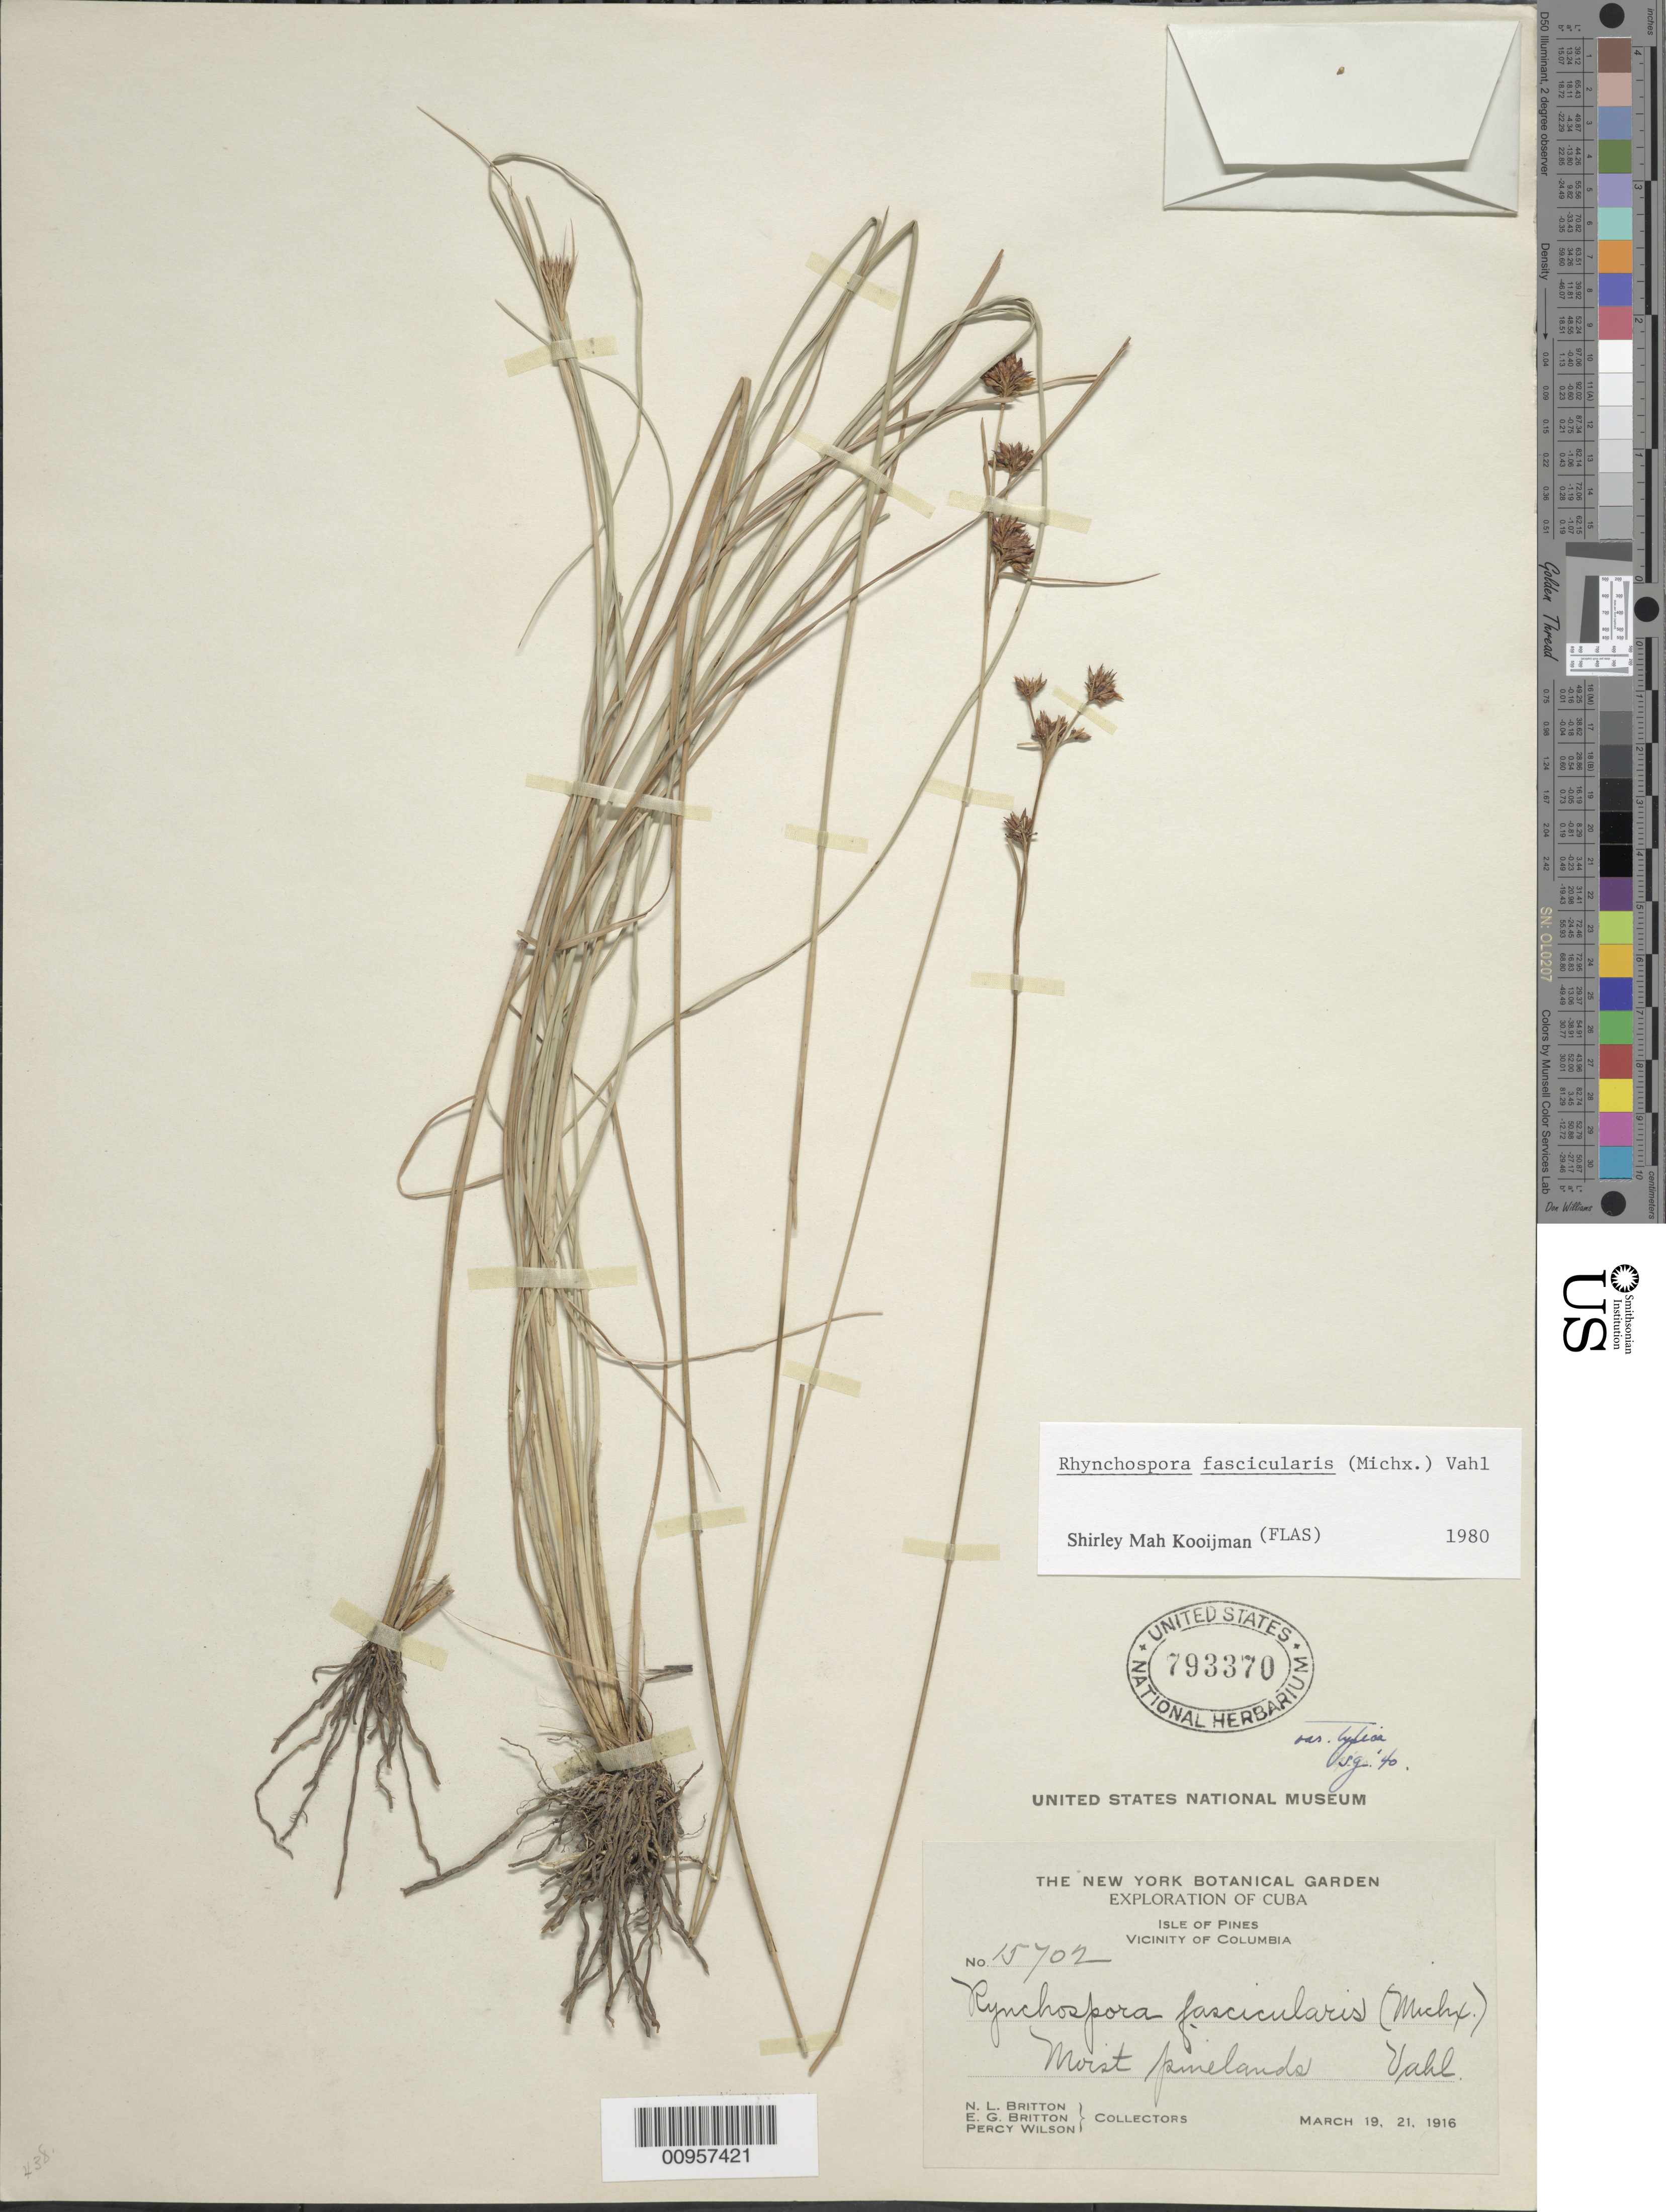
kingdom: Plantae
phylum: Tracheophyta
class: Liliopsida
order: Poales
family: Cyperaceae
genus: Rhynchospora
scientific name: Rhynchospora fascicularis subsp. fascicularis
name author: (Michx.) Vahl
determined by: Kooijman, S. M.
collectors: N. Britton, E. G. Britton & P. Wilson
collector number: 15702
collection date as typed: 19 Mar 1916 to 21 Mar 1916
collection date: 1916-03-19/1916-03-21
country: Cuba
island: Isla de la Juventud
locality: Vicinity of Columbia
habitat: Moist pinelands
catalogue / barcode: US 793370